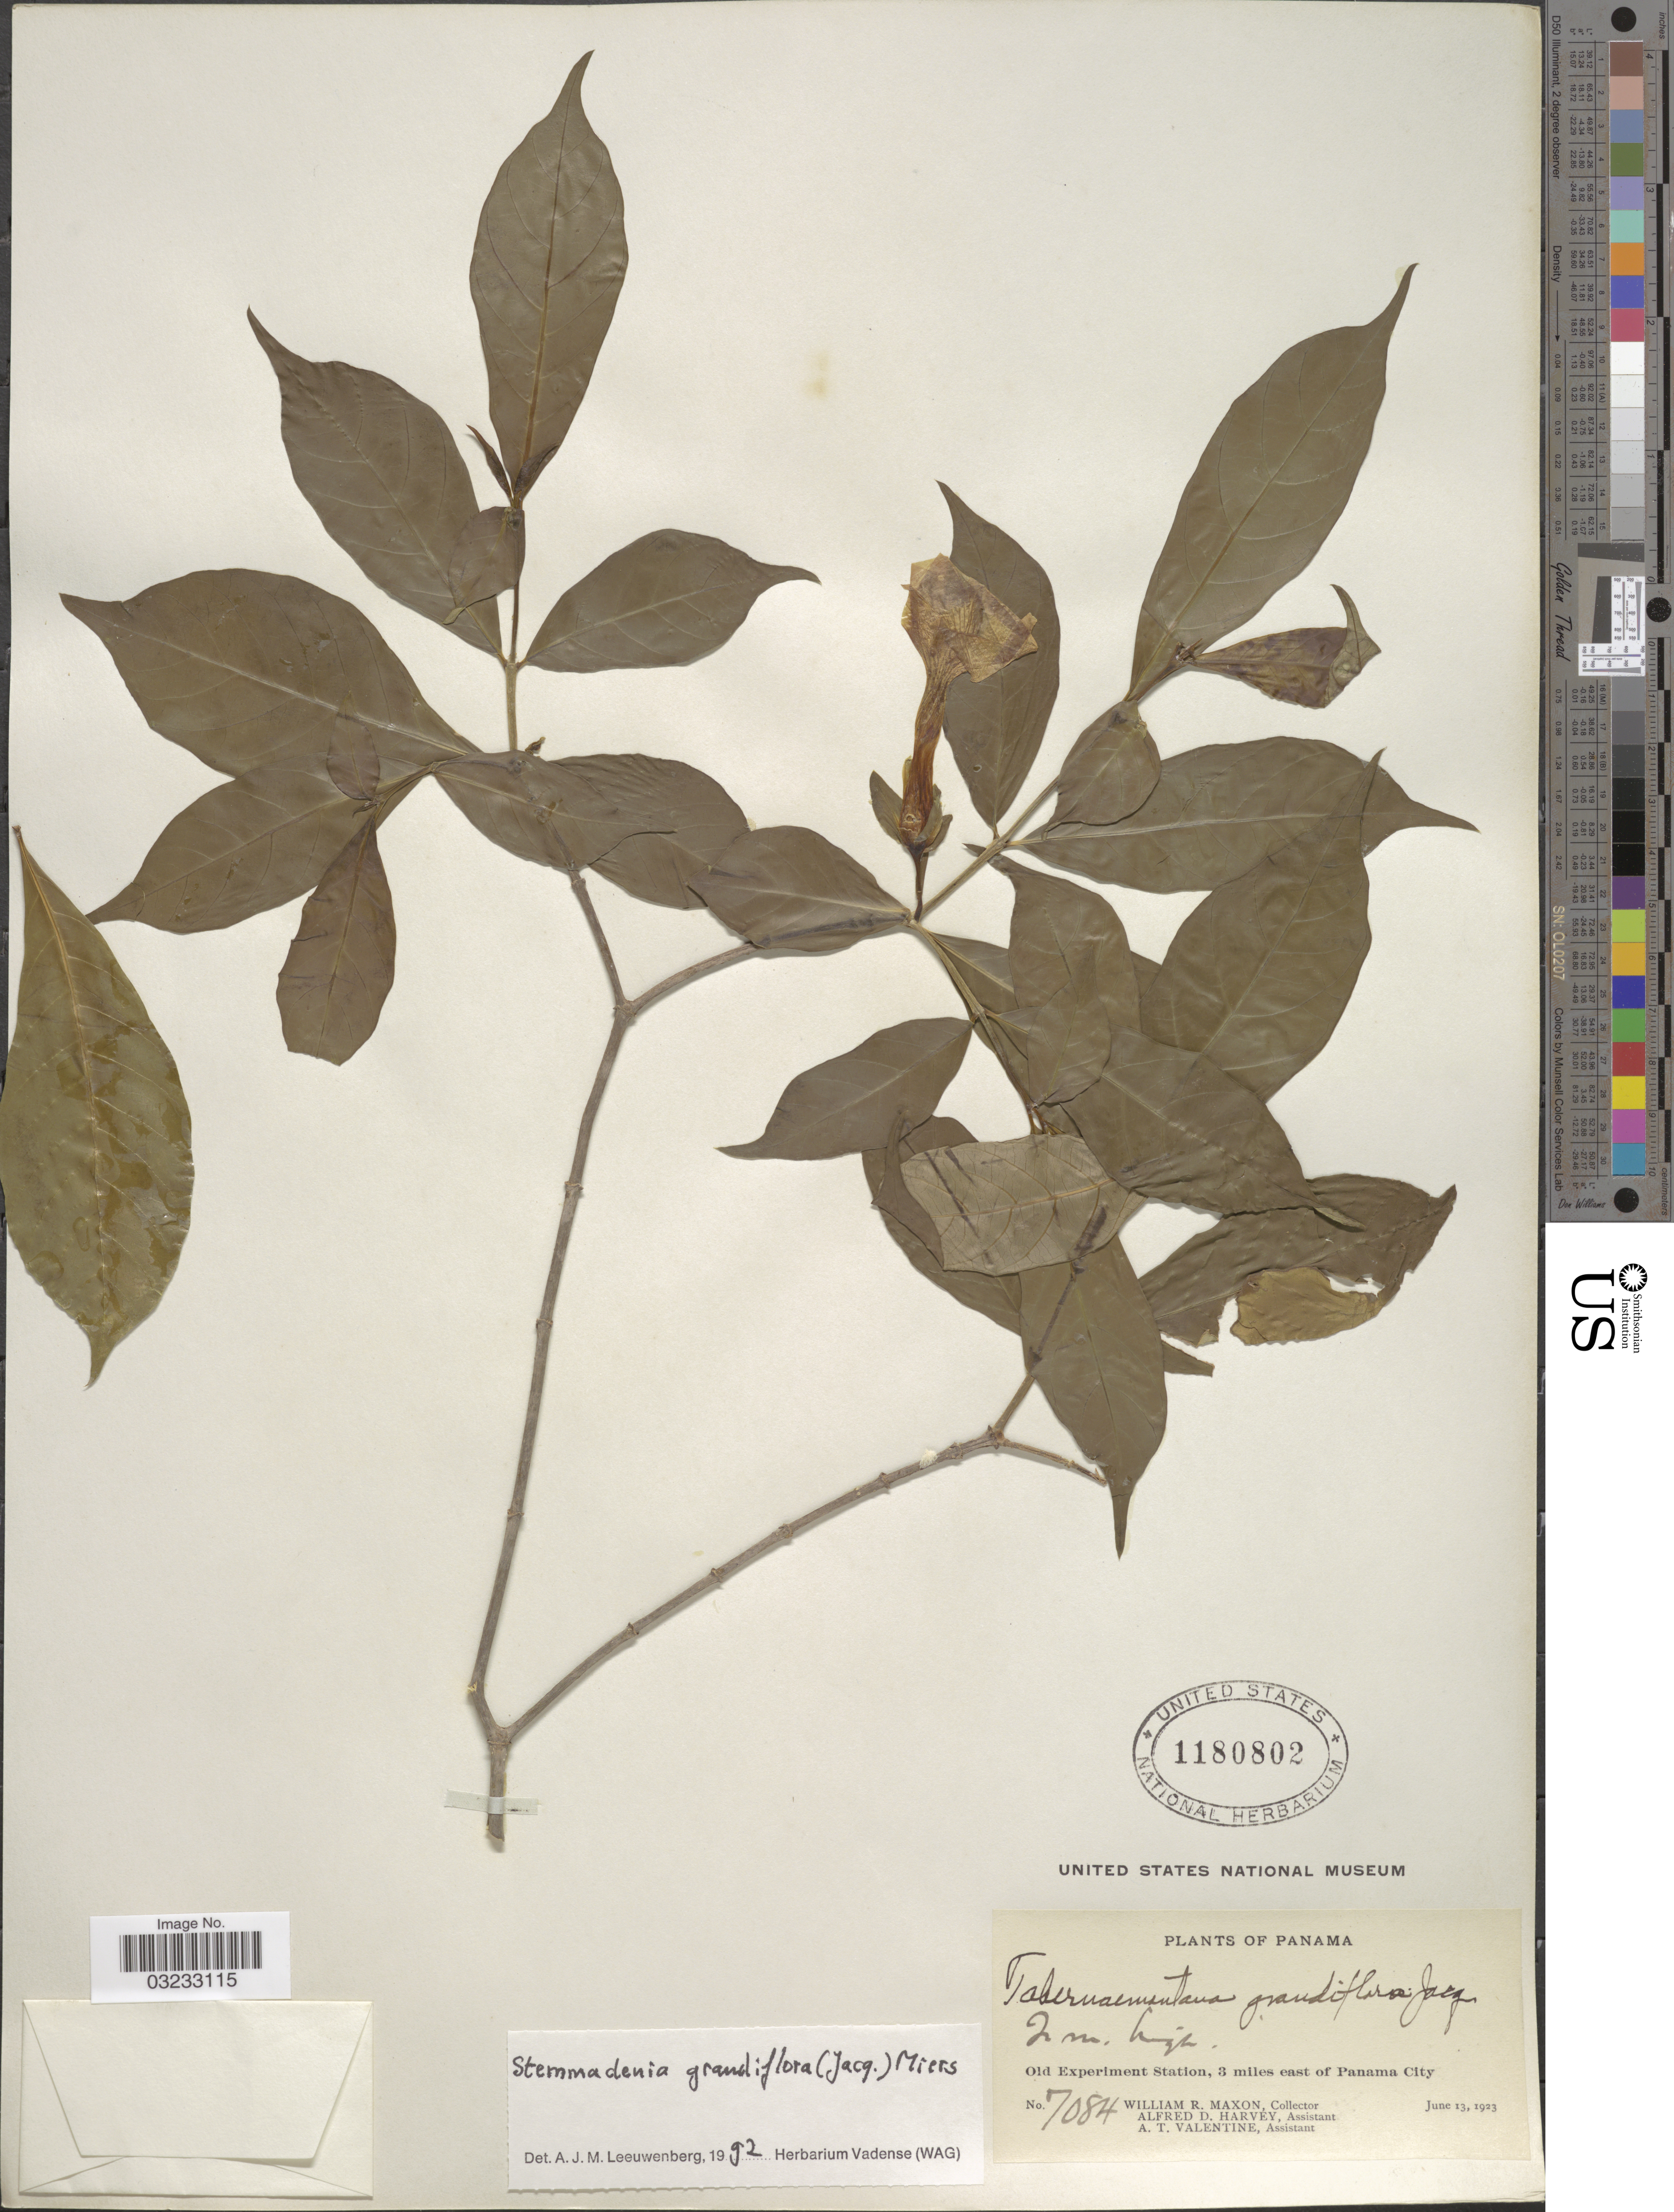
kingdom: Plantae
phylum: Tracheophyta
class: Magnoliopsida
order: Gentianales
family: Apocynaceae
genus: Stemmadenia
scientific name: Stemmadenia grandiflora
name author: (Jacq.) Miers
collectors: W. R. Maxon, A. D. Harvey & A. Valentine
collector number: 7084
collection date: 1923-06-13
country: Panama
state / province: Panamá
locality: Old Experiment Station, 3 miles east of Panama City.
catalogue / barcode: US 1180802